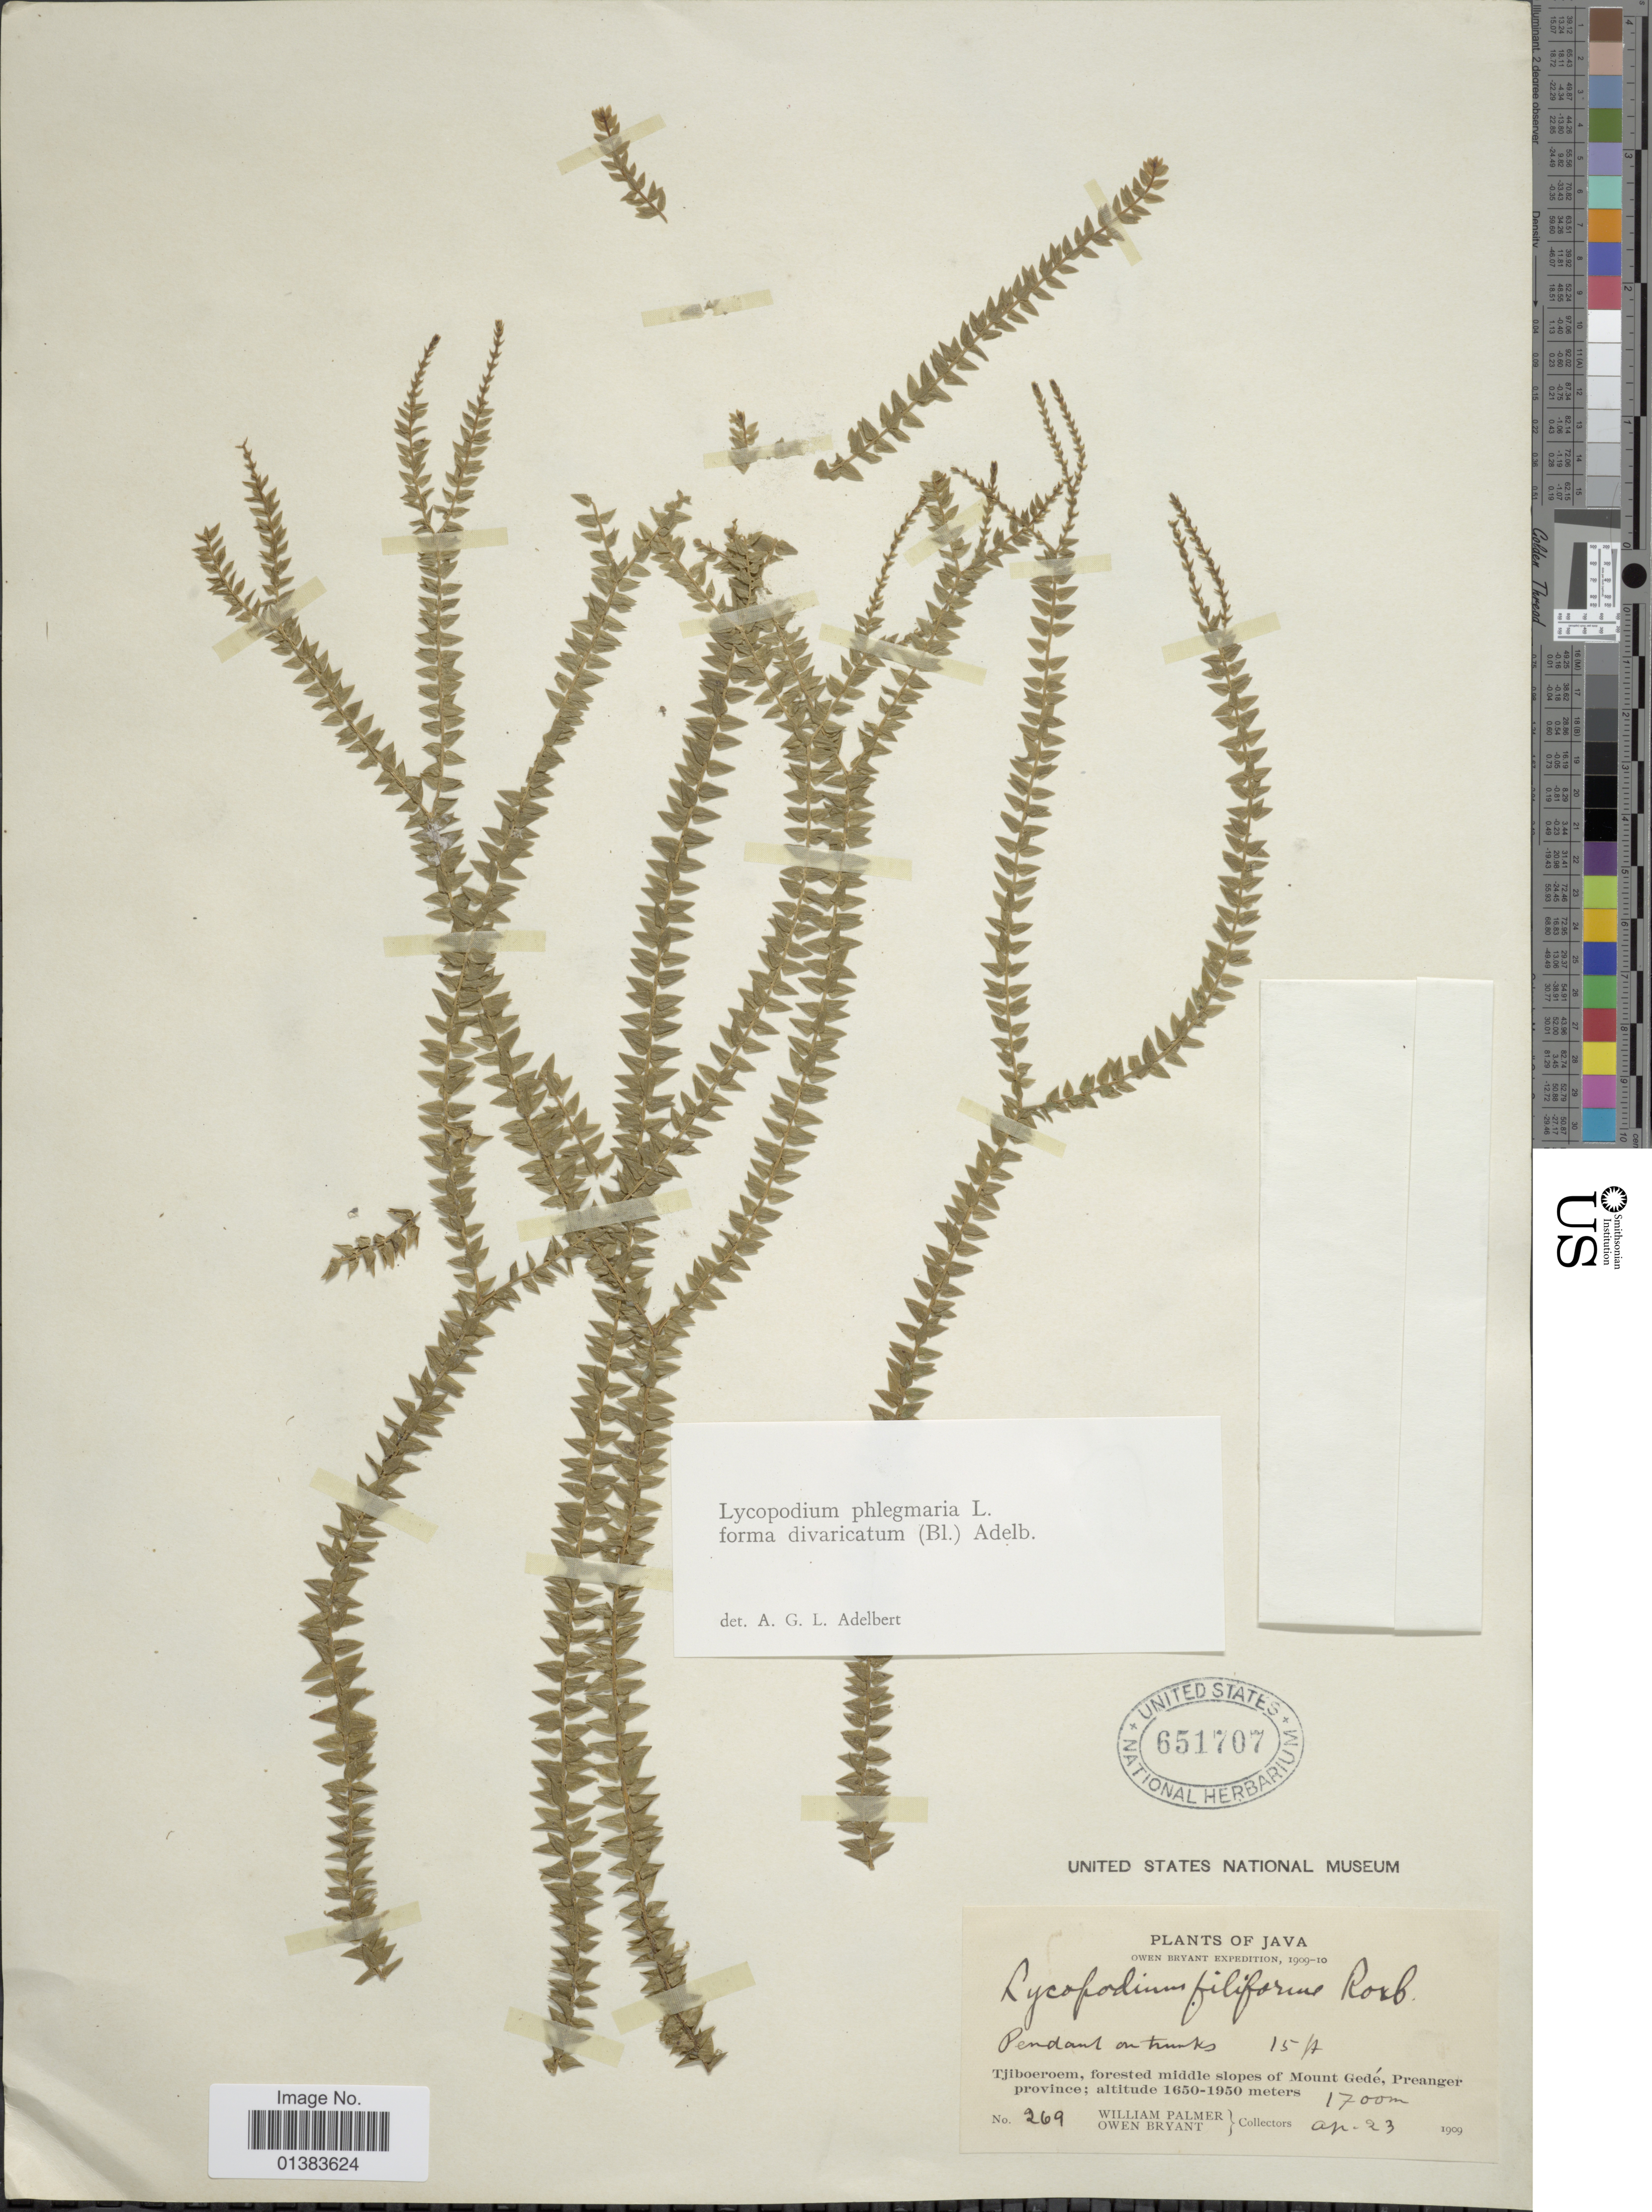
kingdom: Plantae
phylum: Tracheophyta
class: Lycopodiopsida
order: Lycopodiales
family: Lycopodiaceae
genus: Phlegmariurus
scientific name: Phlegmariurus phlegmaria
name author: (L.) Holub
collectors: W. Palmer & O. Bryant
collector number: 269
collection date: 1909-04-23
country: Indonesia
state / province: Java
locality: Tjiboeroem, forested middle slopes of Mount Gedé, Preanger province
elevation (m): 1700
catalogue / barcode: US 651707